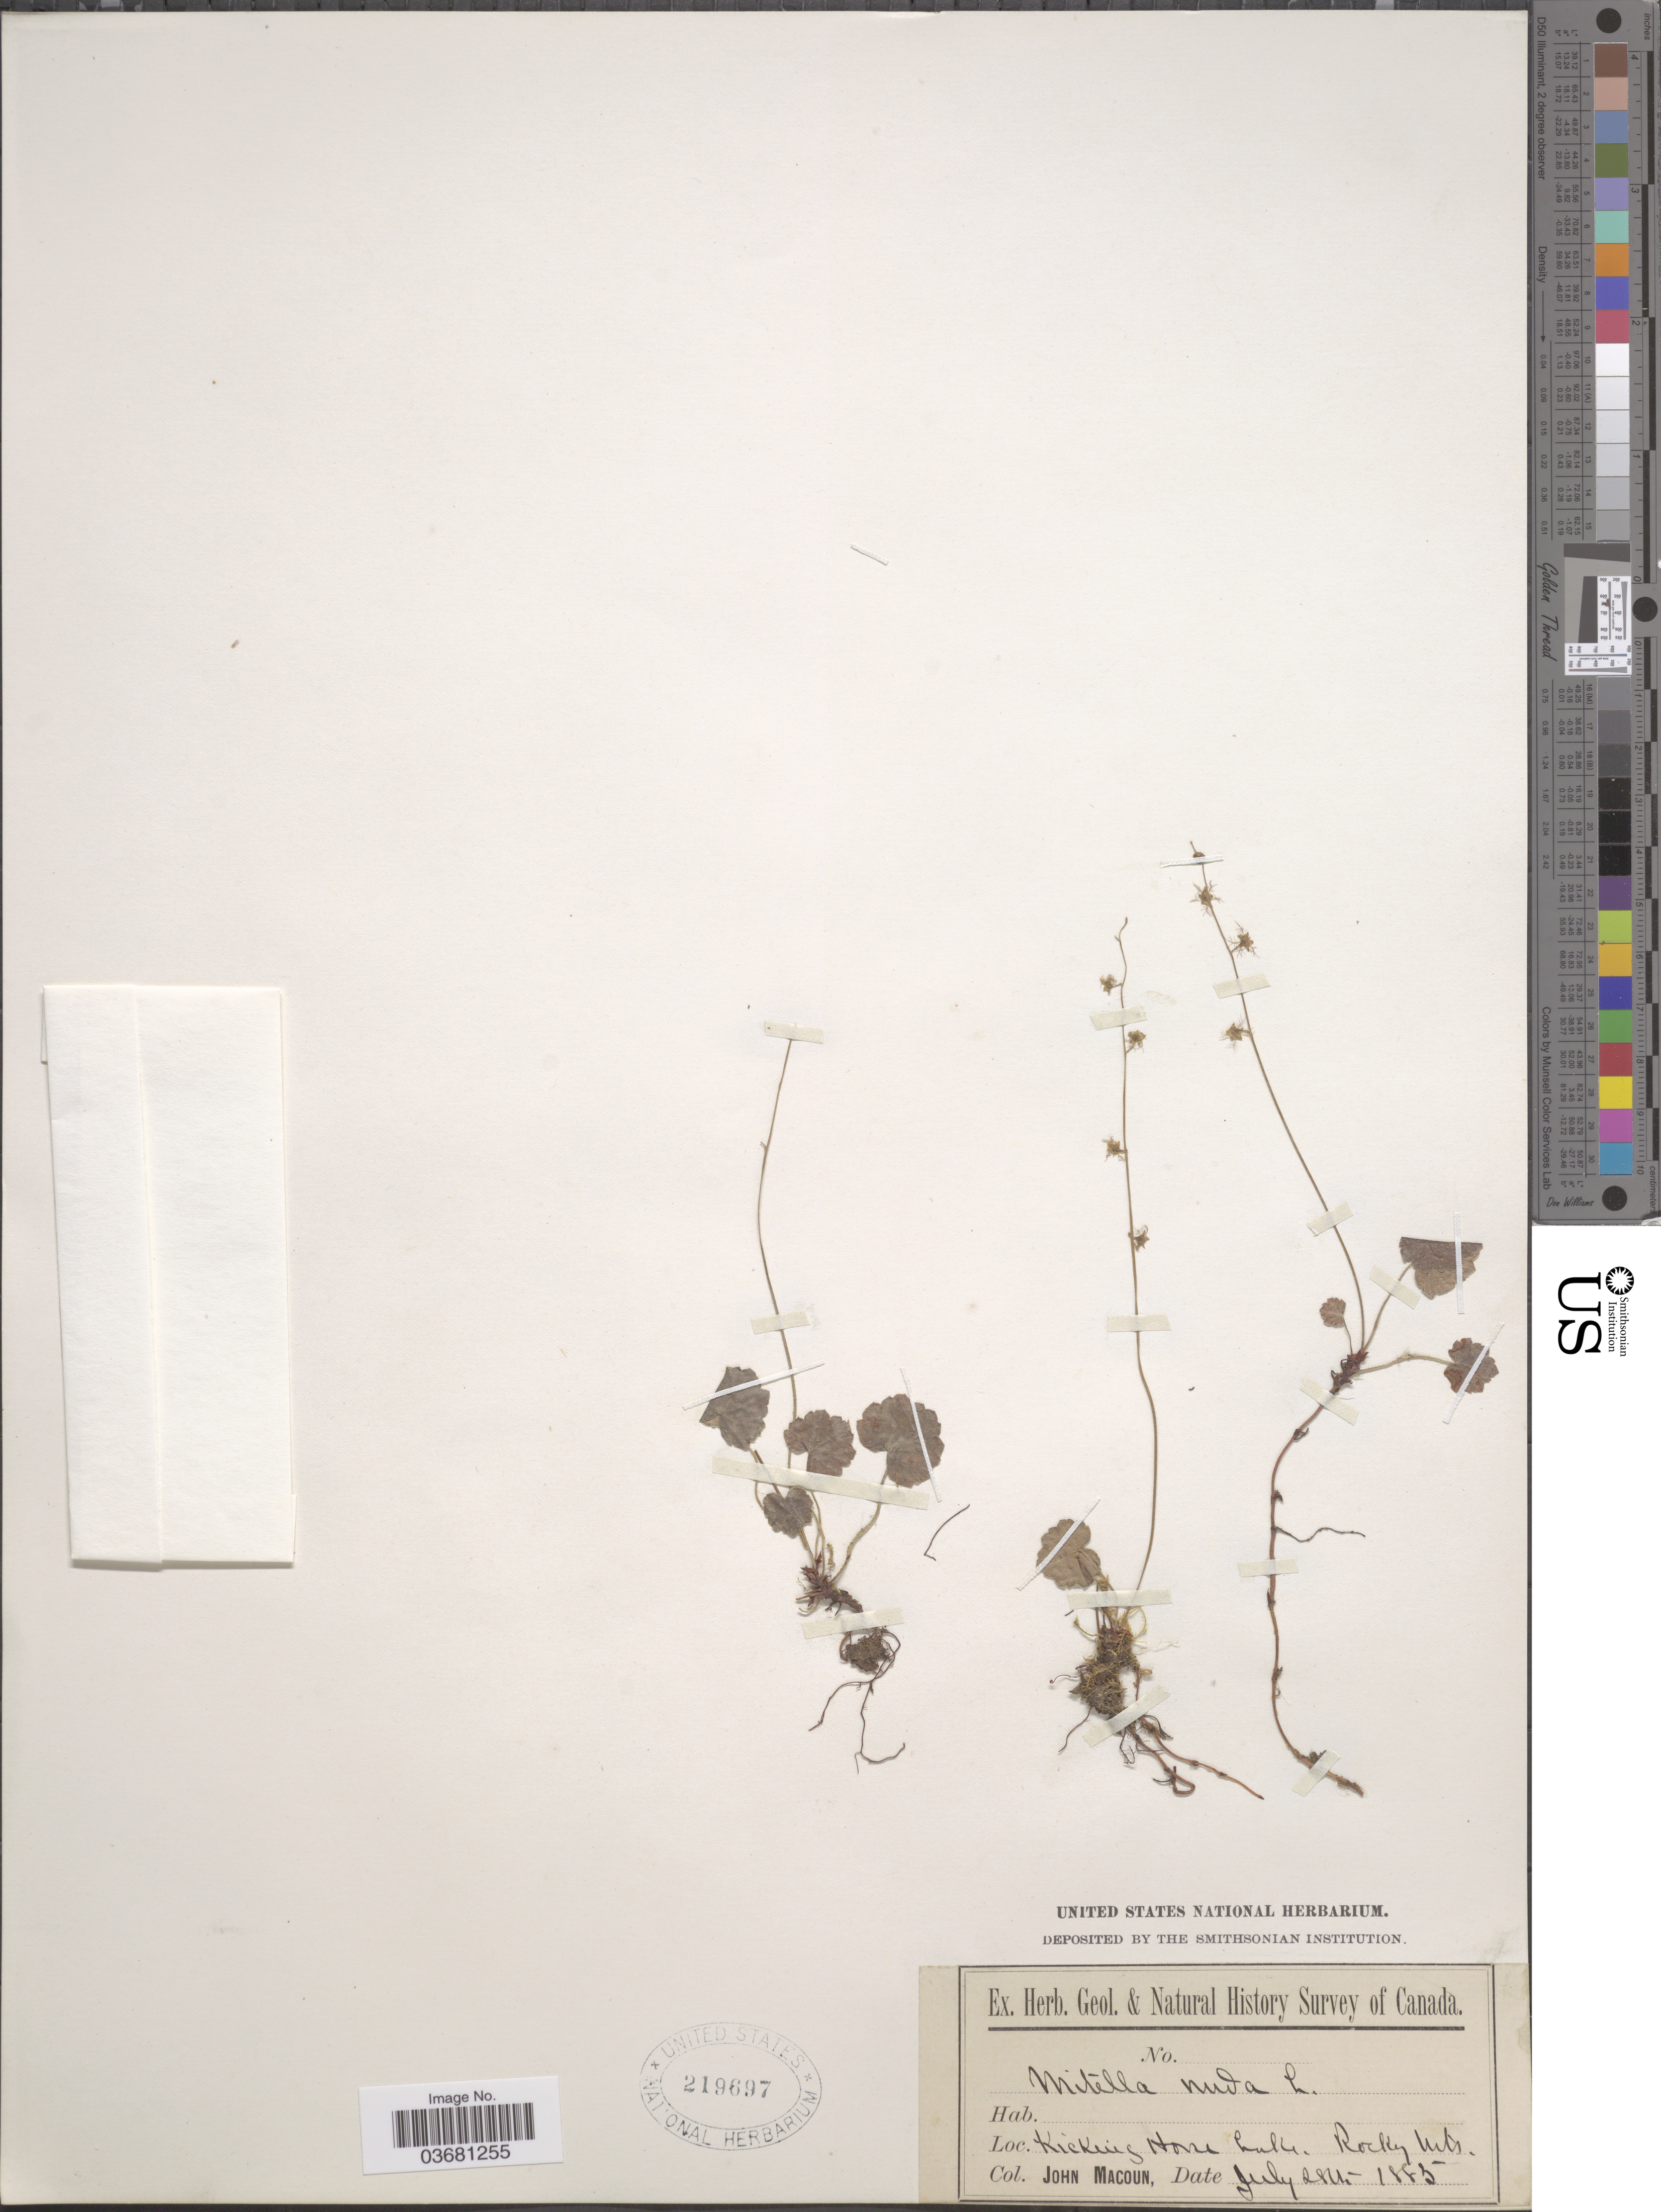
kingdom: Plantae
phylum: Tracheophyta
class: Magnoliopsida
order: Saxifragales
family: Saxifragaceae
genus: Mitella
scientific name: Mitella nuda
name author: L.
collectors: J. Macoun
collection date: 1885-07-28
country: Canada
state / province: British Columbia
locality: Geol. & Natural History Survey of Canada. Kicking Horse Lake. Rocky Mts.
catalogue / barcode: US 219697